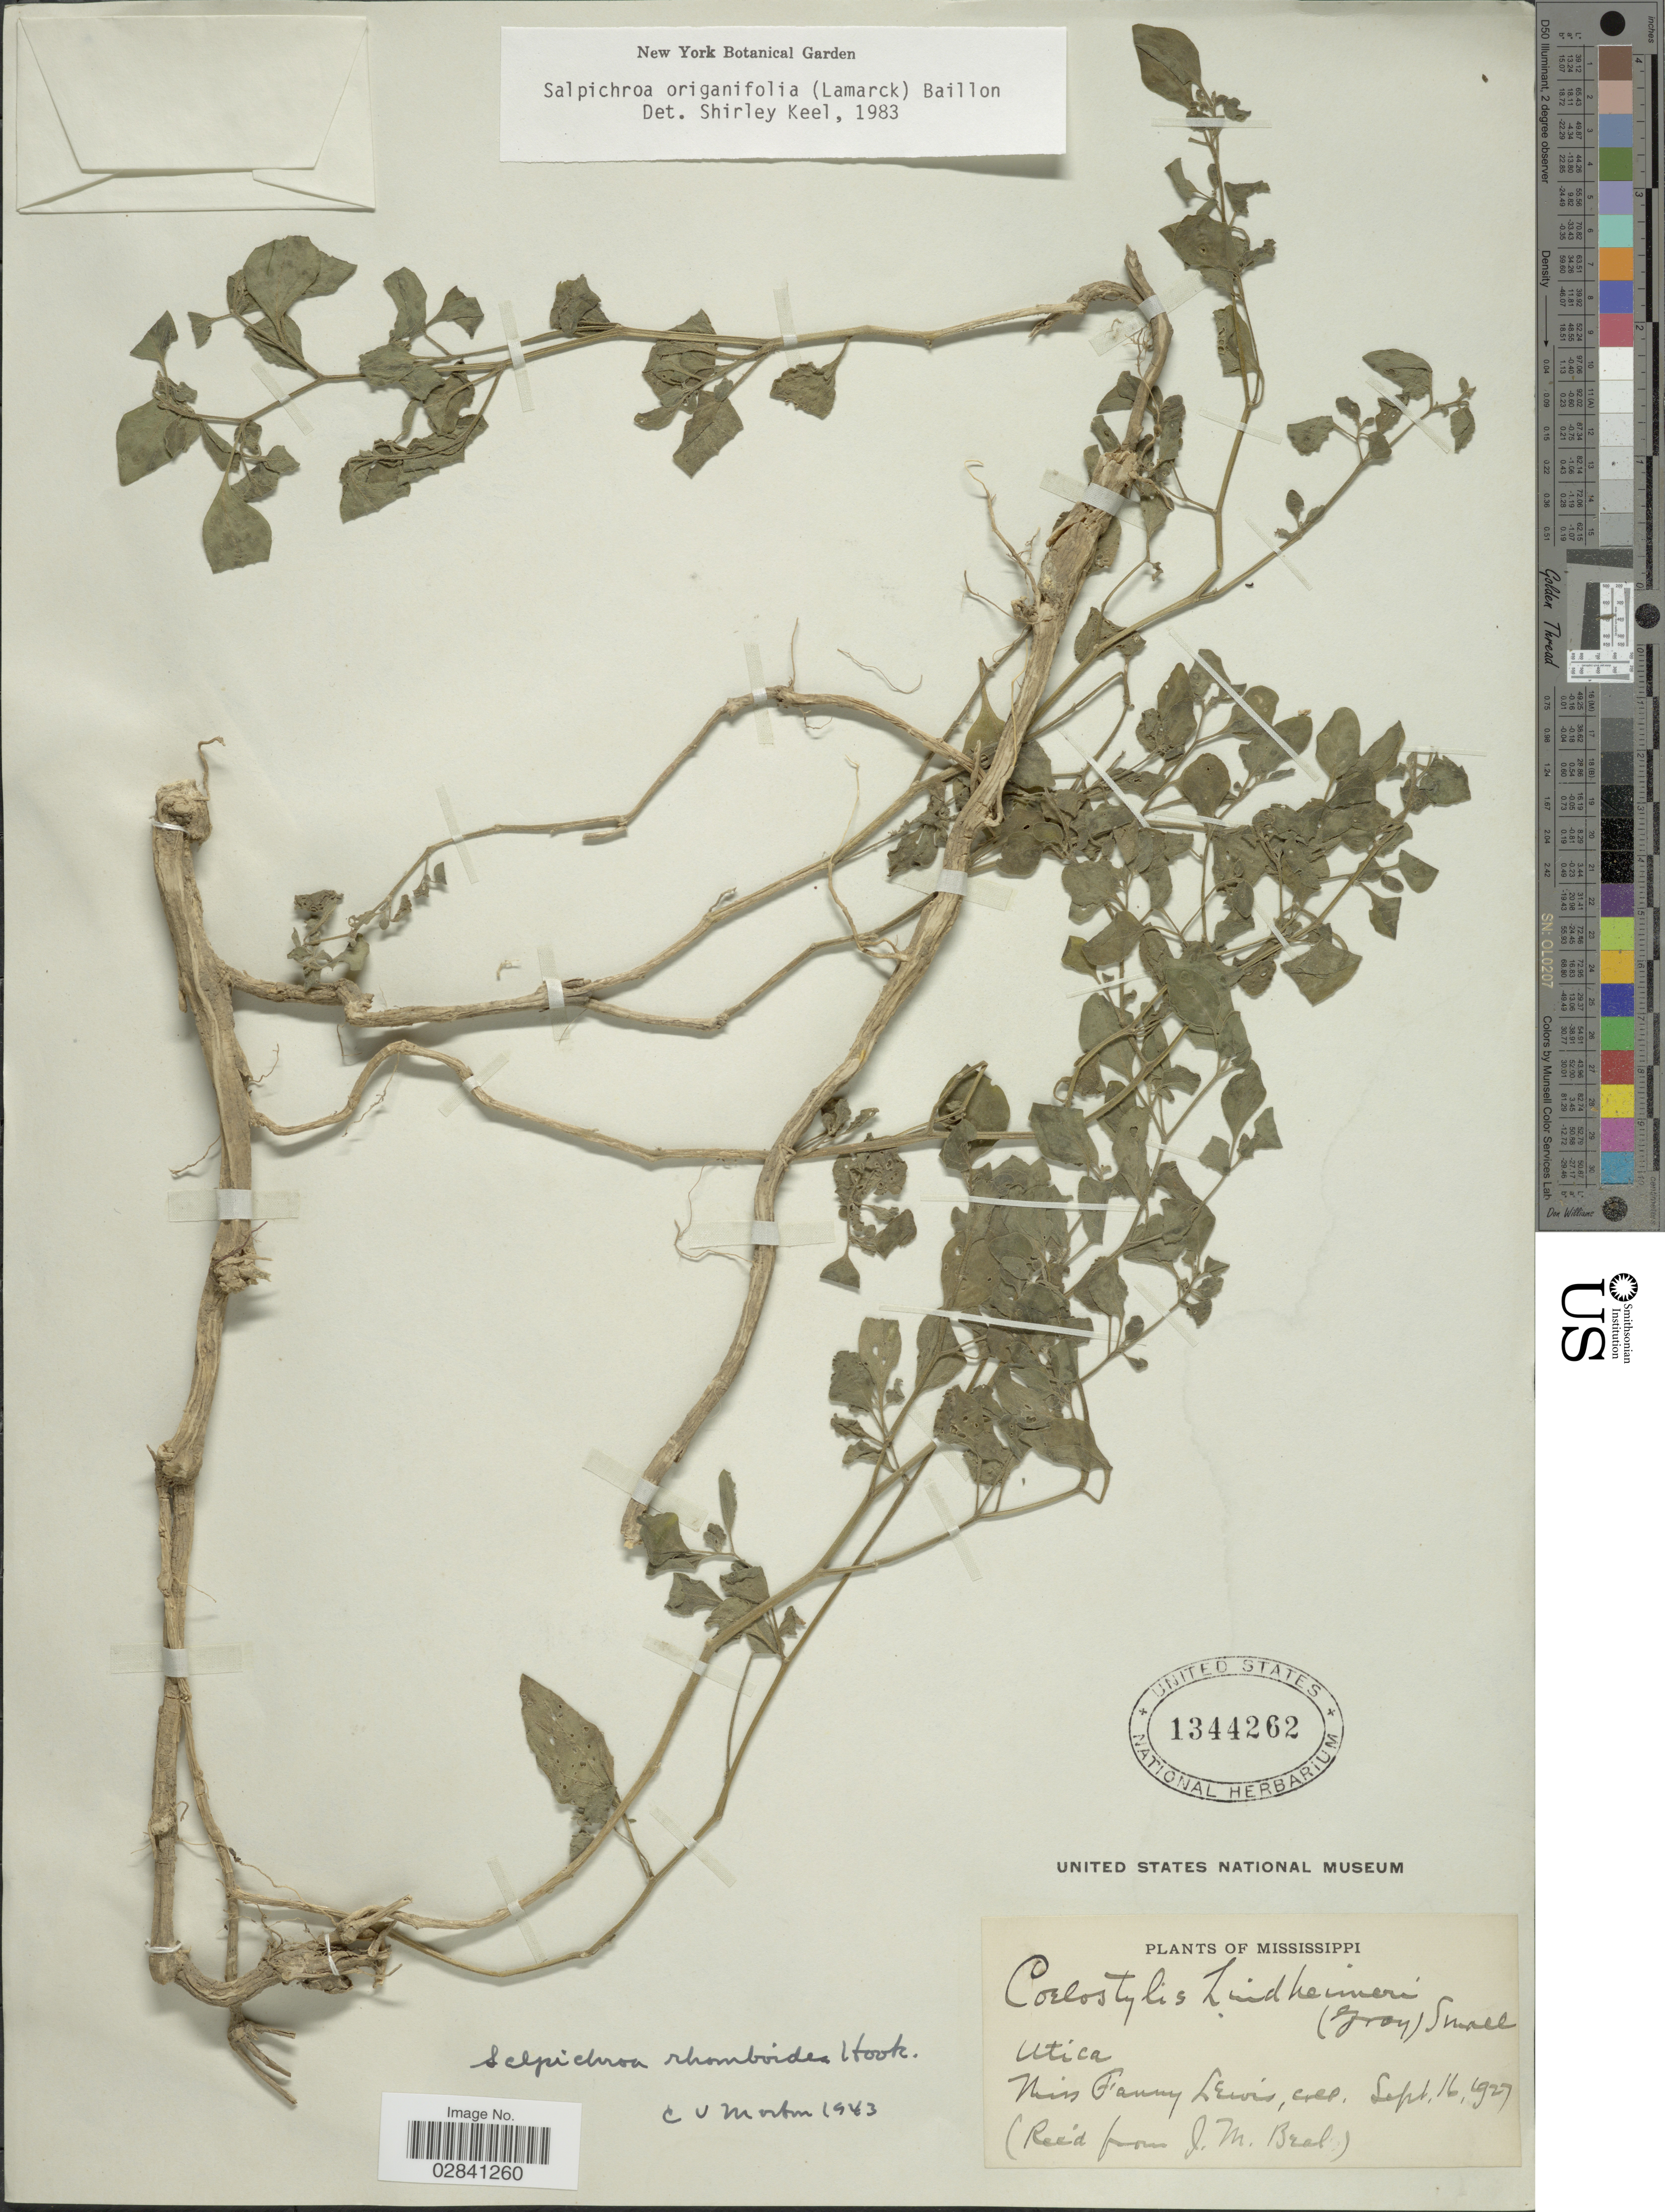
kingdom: Plantae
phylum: Tracheophyta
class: Magnoliopsida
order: Solanales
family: Solanaceae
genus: Salpichroa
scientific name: Salpichroa origanifolia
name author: (Lam.) Baill.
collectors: F. Lewis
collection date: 1927-09-16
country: United States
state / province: Mississippi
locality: Utica.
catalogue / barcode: US 1344262